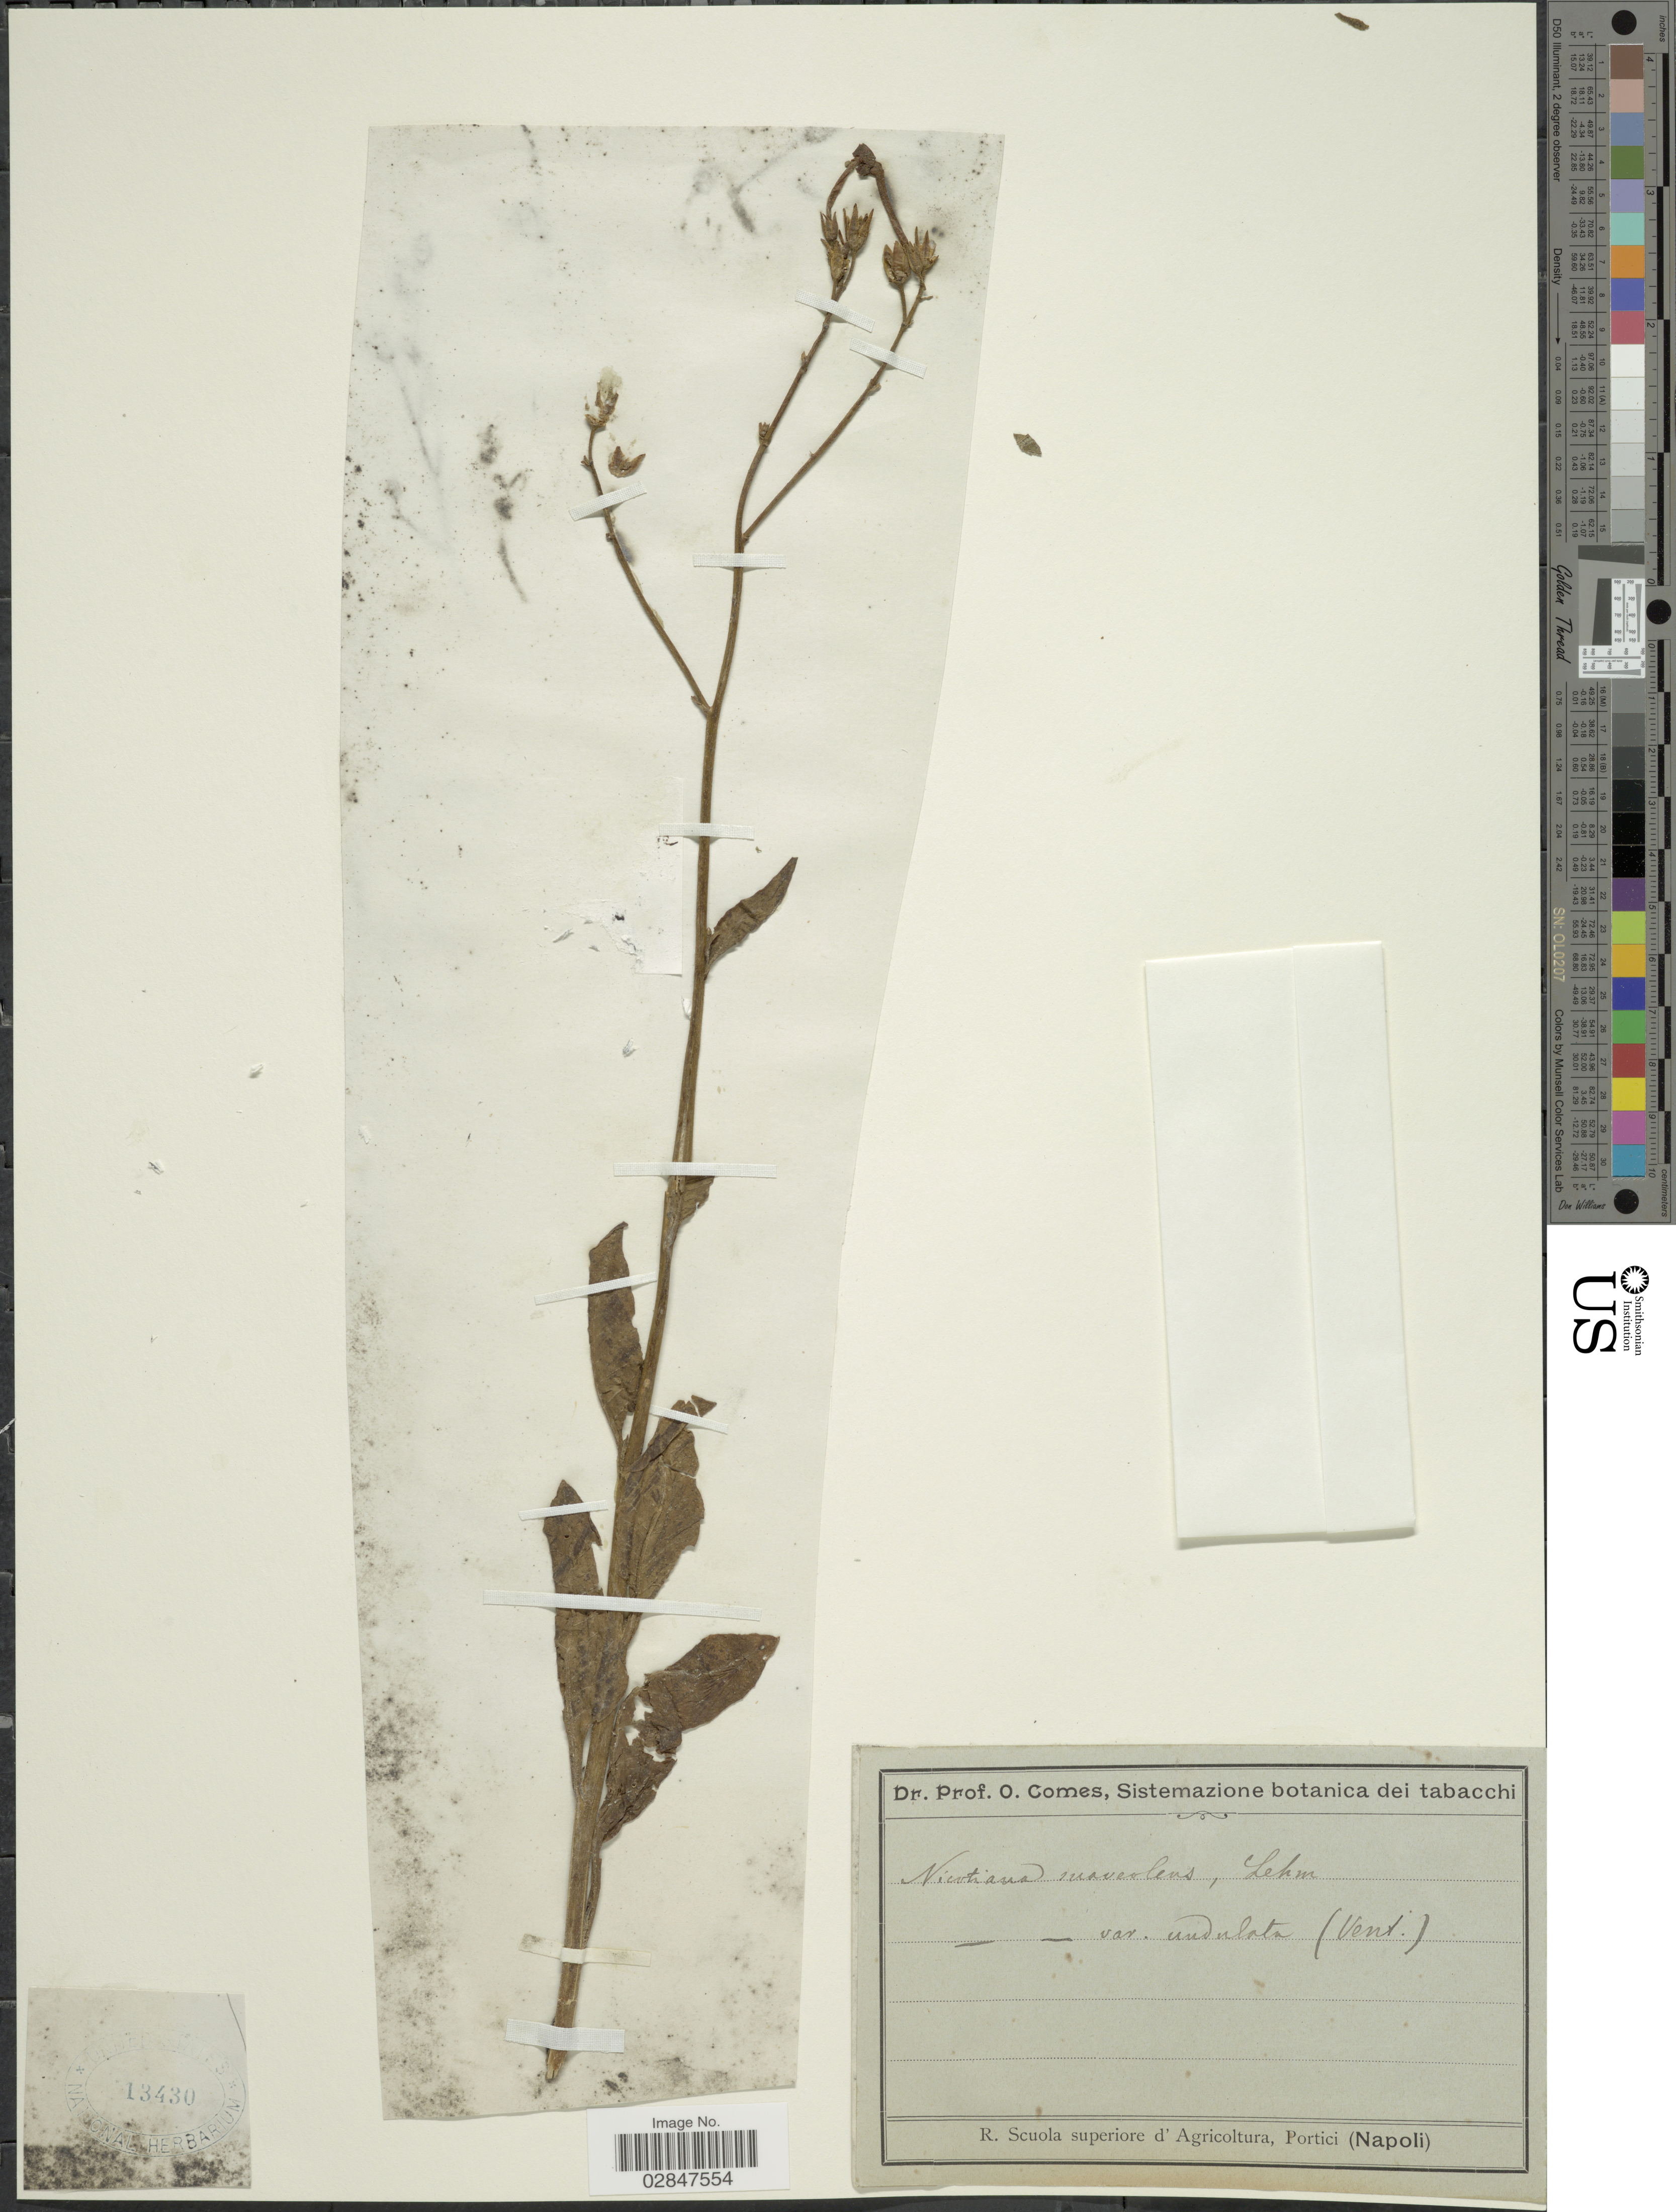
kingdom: Plantae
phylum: Tracheophyta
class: Magnoliopsida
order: Solanales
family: Solanaceae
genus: Nicotiana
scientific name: Nicotiana suaveolens var. undulata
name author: (Ruiz & Pav.) Comes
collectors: O. Comes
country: Italy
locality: Portici (Napoli).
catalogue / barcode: US 13430